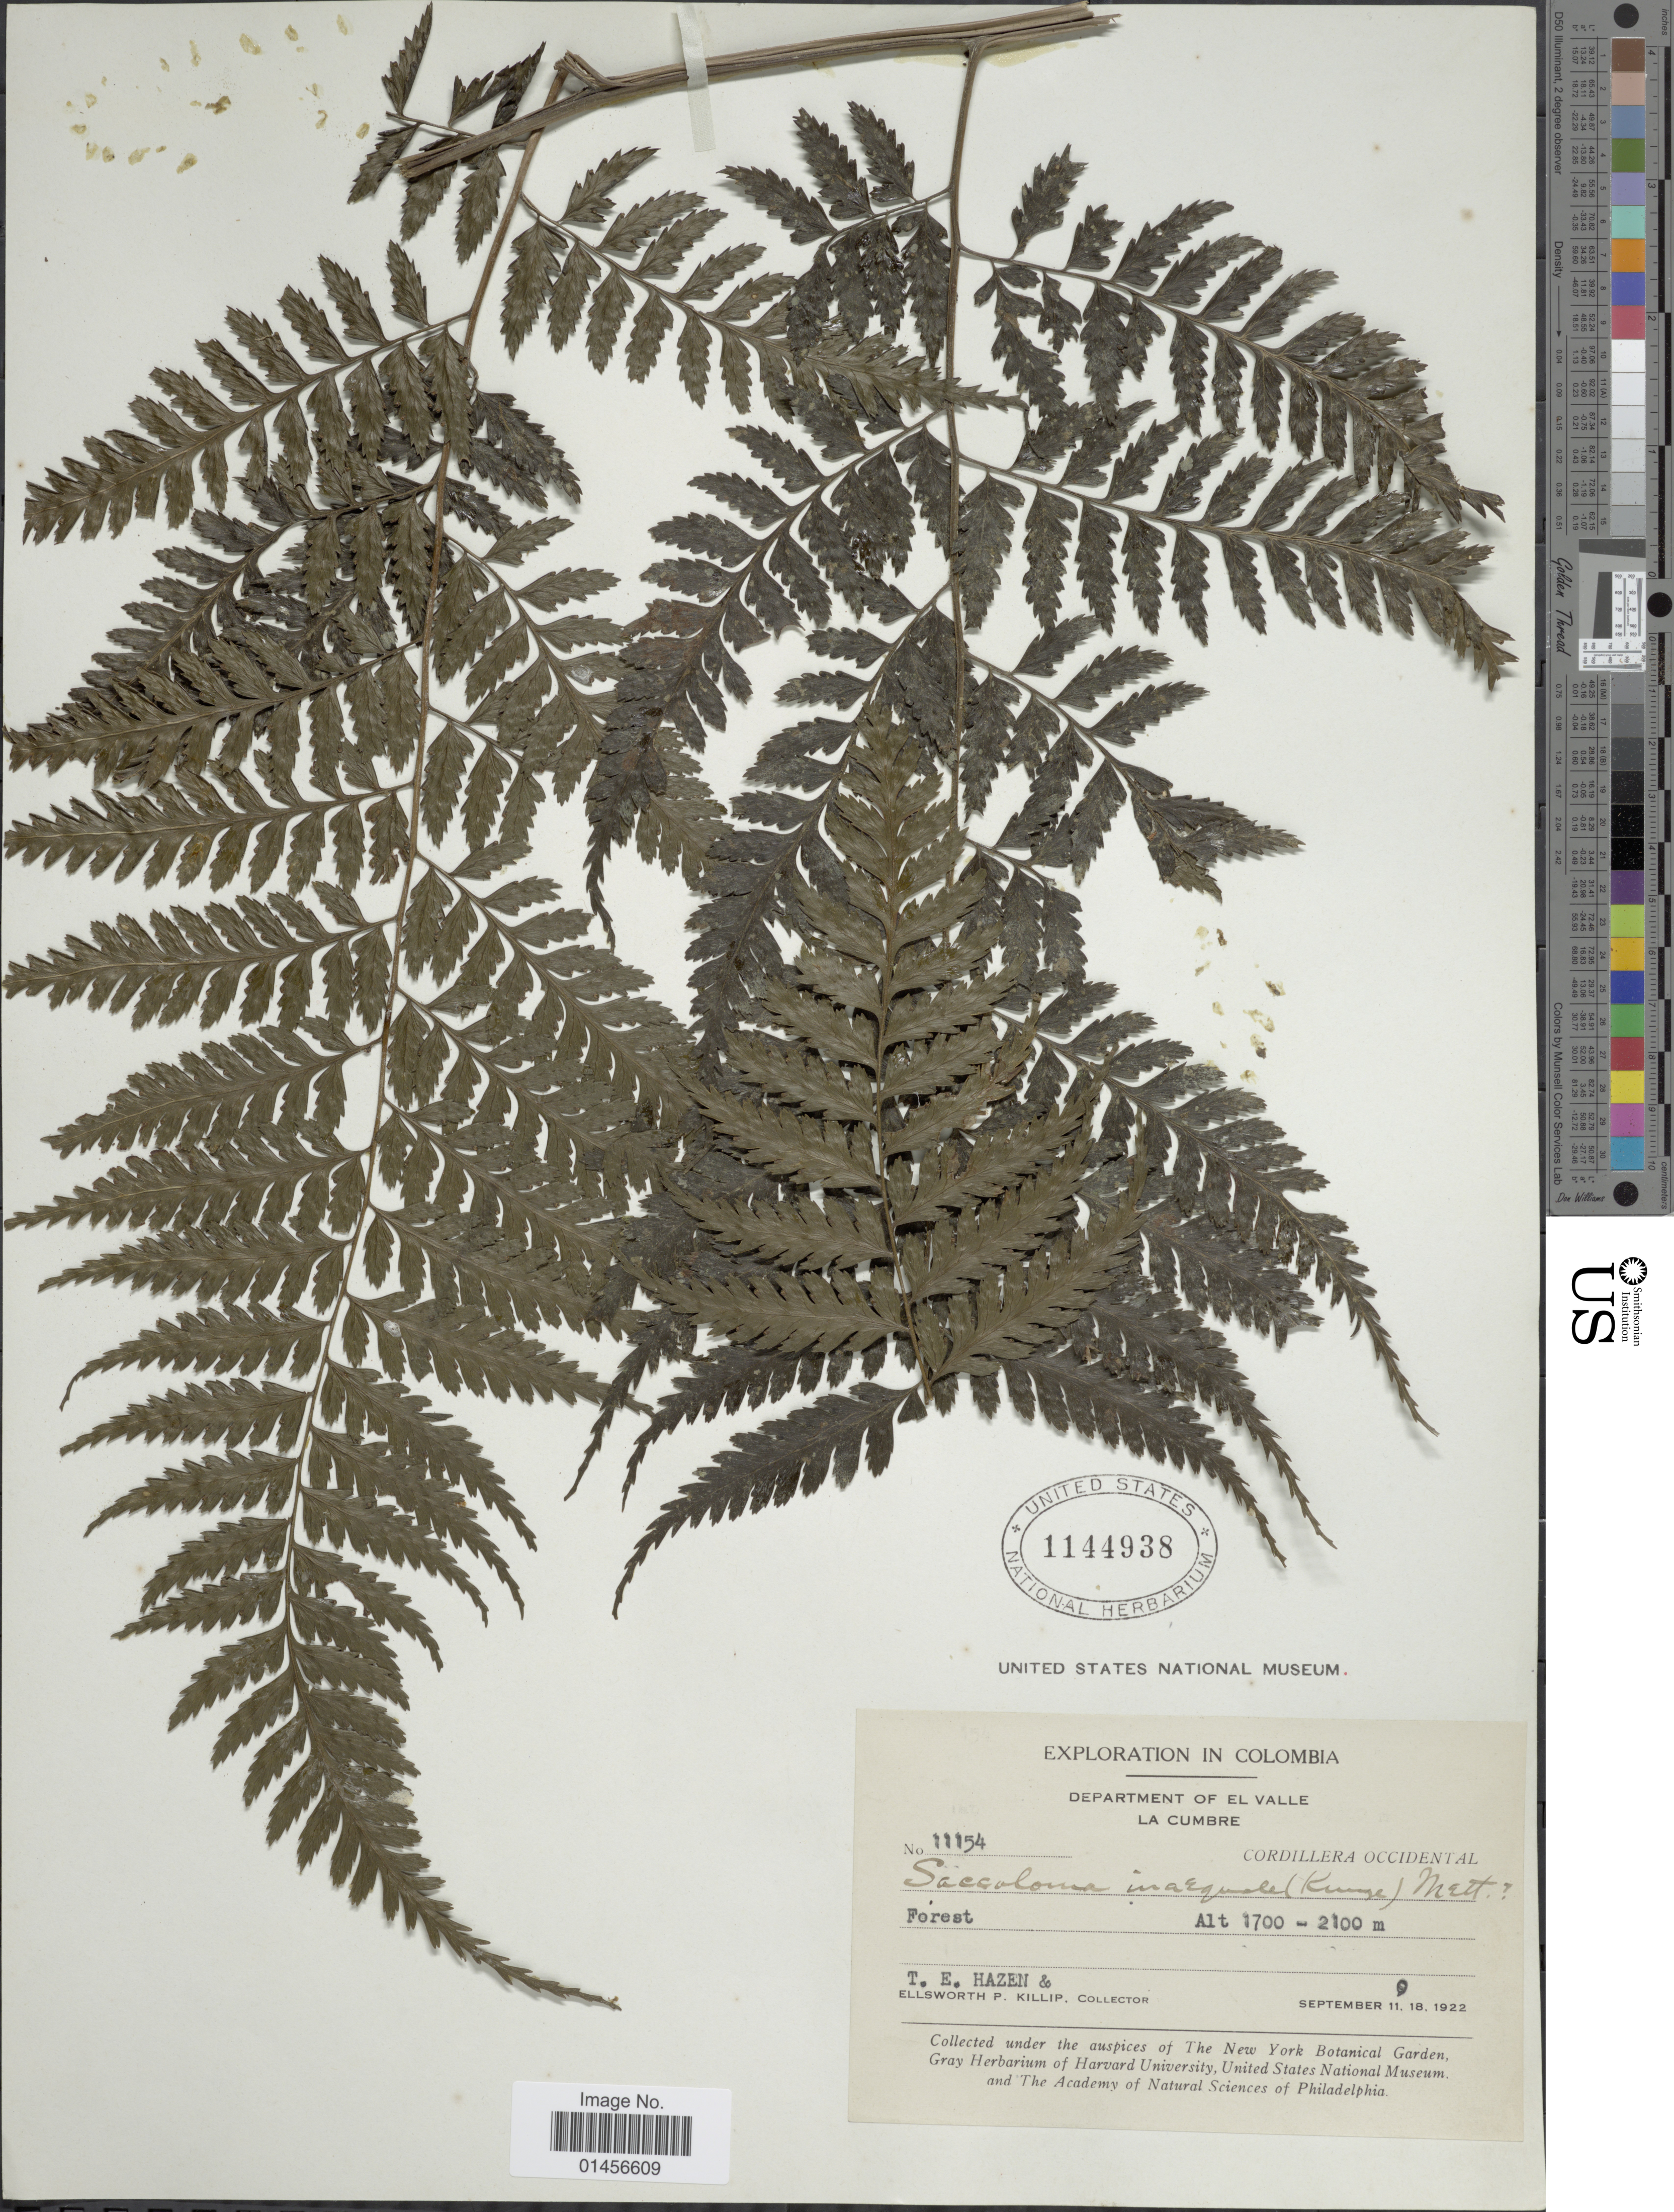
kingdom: Plantae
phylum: Tracheophyta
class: Polypodiopsida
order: Polypodiales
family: Saccolomataceae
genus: Saccoloma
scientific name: Saccoloma inaequale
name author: (Kunze) Mett.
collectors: T. E. Hazen & E. P. Killip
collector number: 11154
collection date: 1922-09-11/1922-09-18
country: Colombia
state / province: Valle del Cauca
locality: Department El Valle, La Cumbre, Cordillera Occidental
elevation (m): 1700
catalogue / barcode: US 1144938